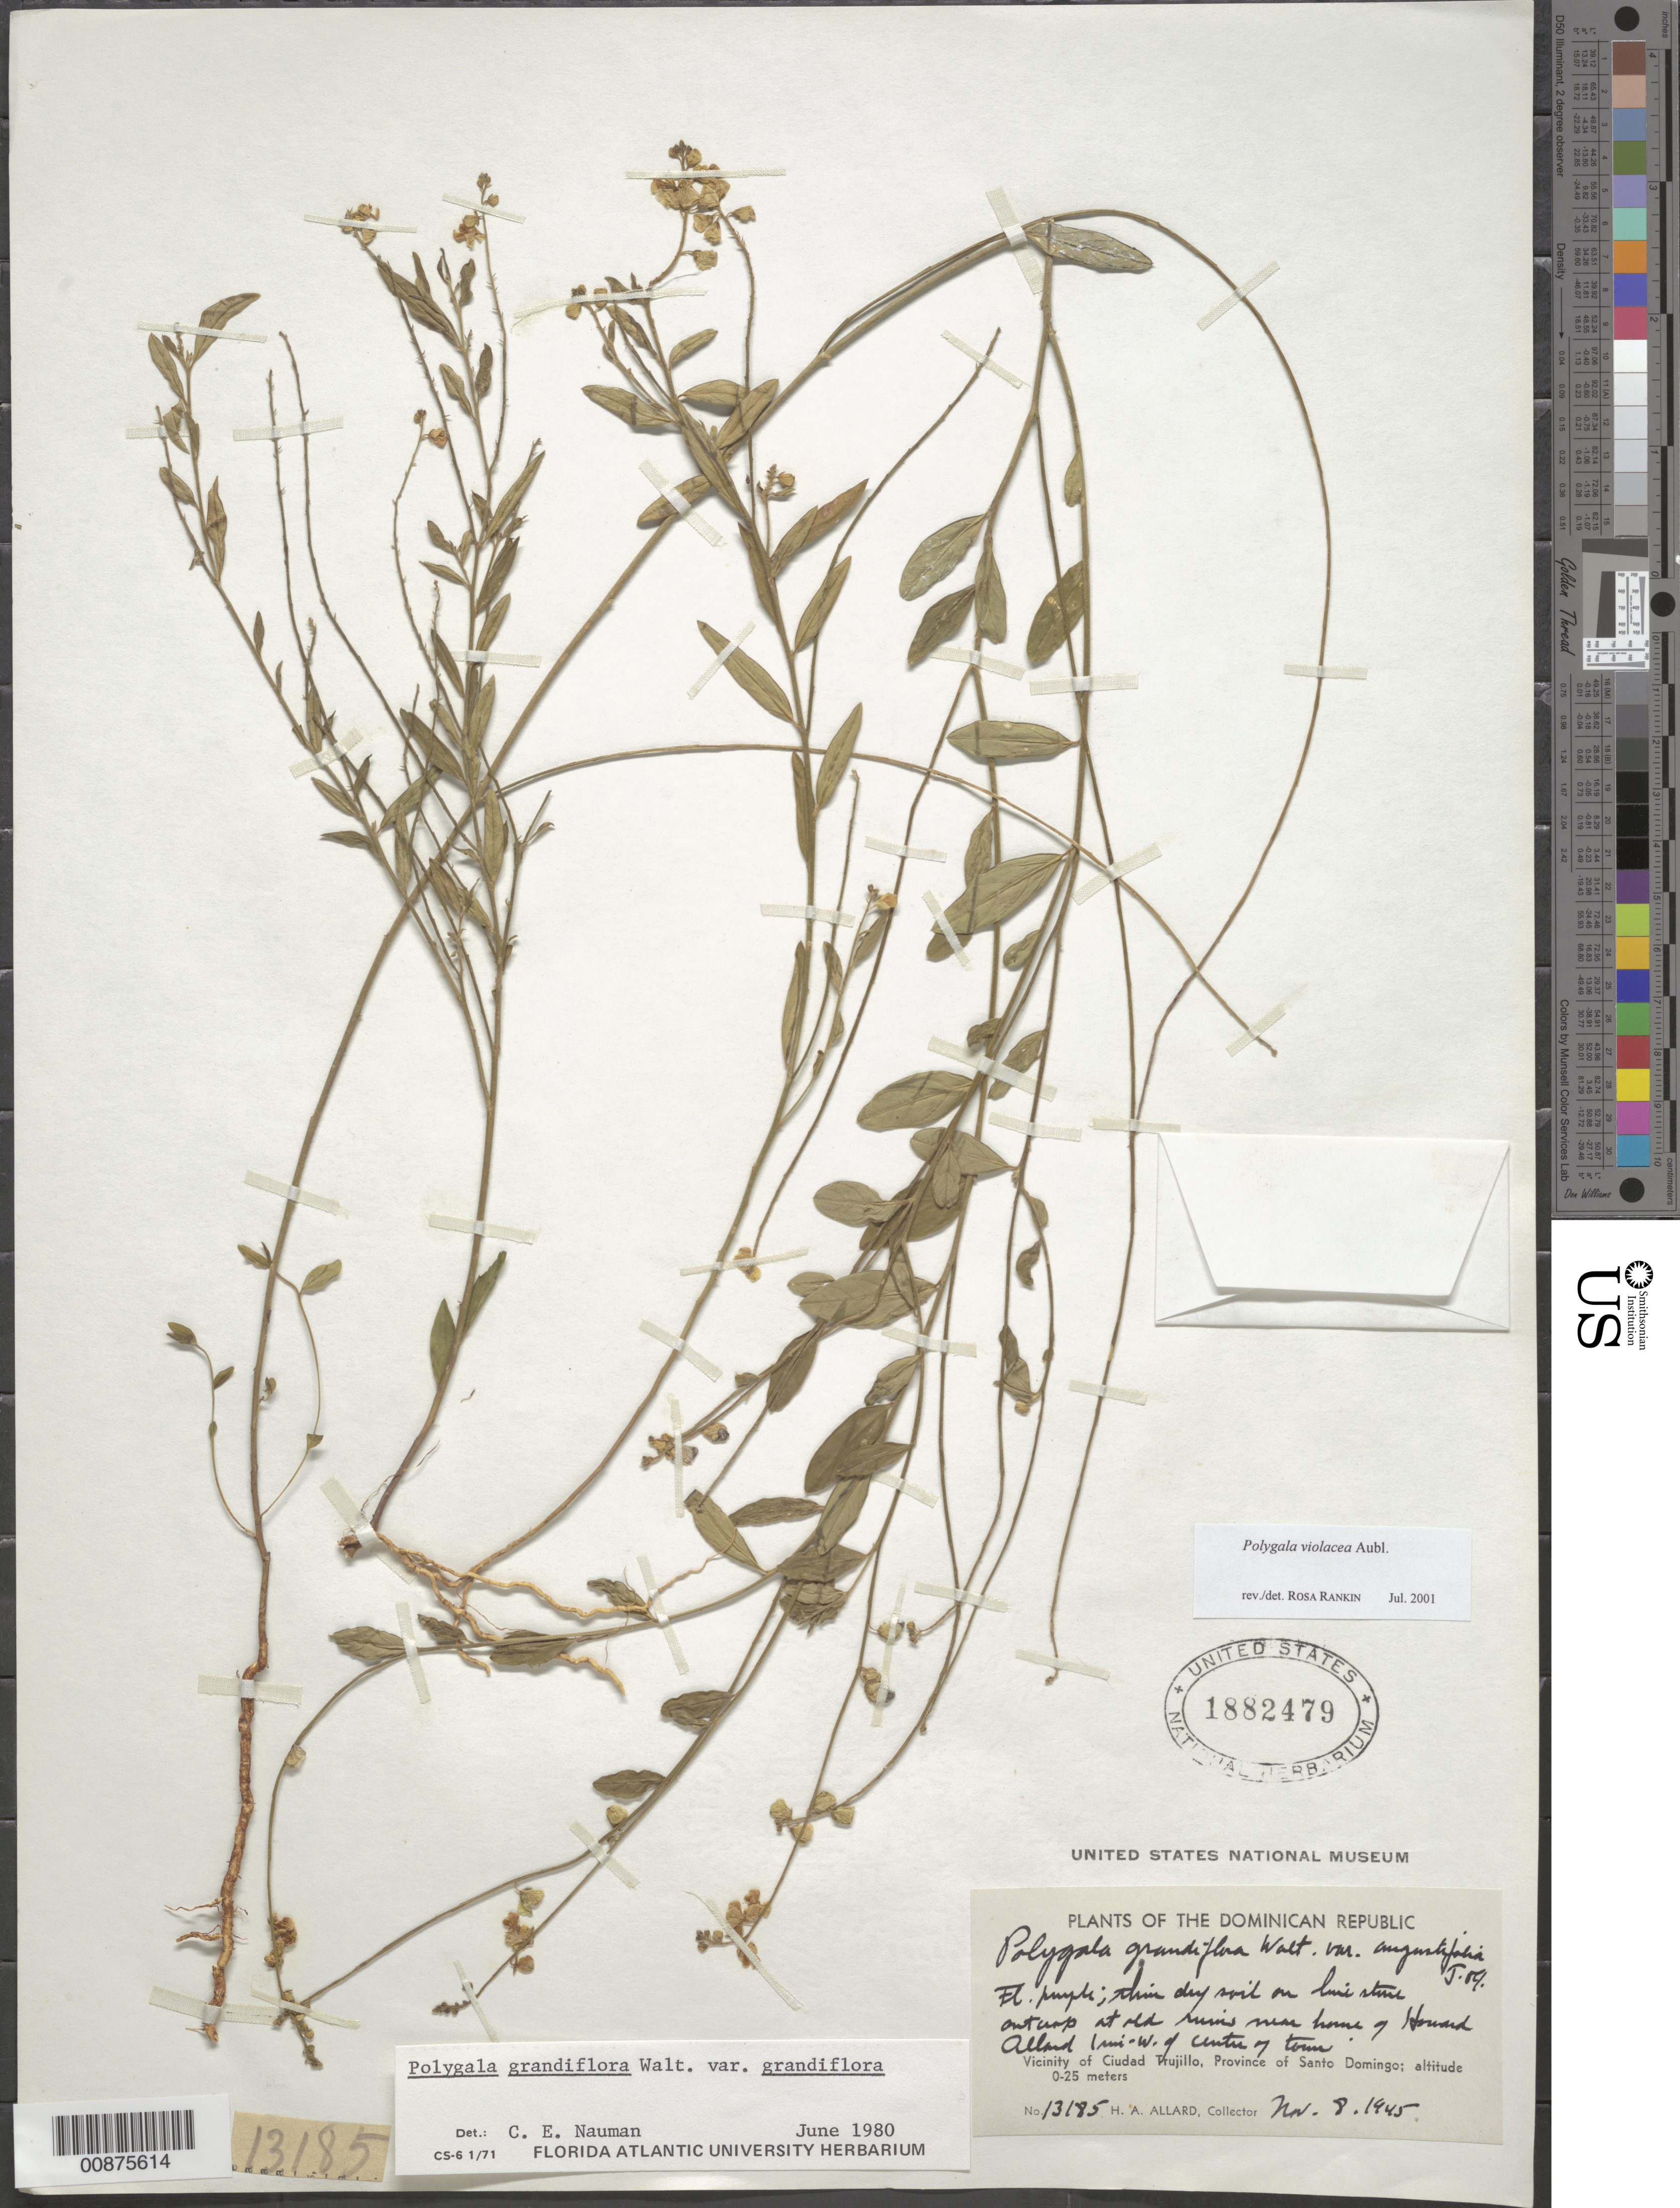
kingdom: Plantae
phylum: Tracheophyta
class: Magnoliopsida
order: Fabales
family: Polygalaceae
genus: Asemeia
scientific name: Asemeia violacea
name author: (Aubl.) J.F.B. Pastore & J.R. Abbott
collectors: H. A. Allard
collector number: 13185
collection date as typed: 08 Nov 1945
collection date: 1945-11-08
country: Dominican Republic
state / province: Distrito Nacional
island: Hispaniola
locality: Vicinity of Santo Domingo City, at old ruins near house of Howard Allard, 1 mi. W of center of city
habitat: Thin dry soil on limestone outcrop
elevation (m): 0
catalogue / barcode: US 1882479